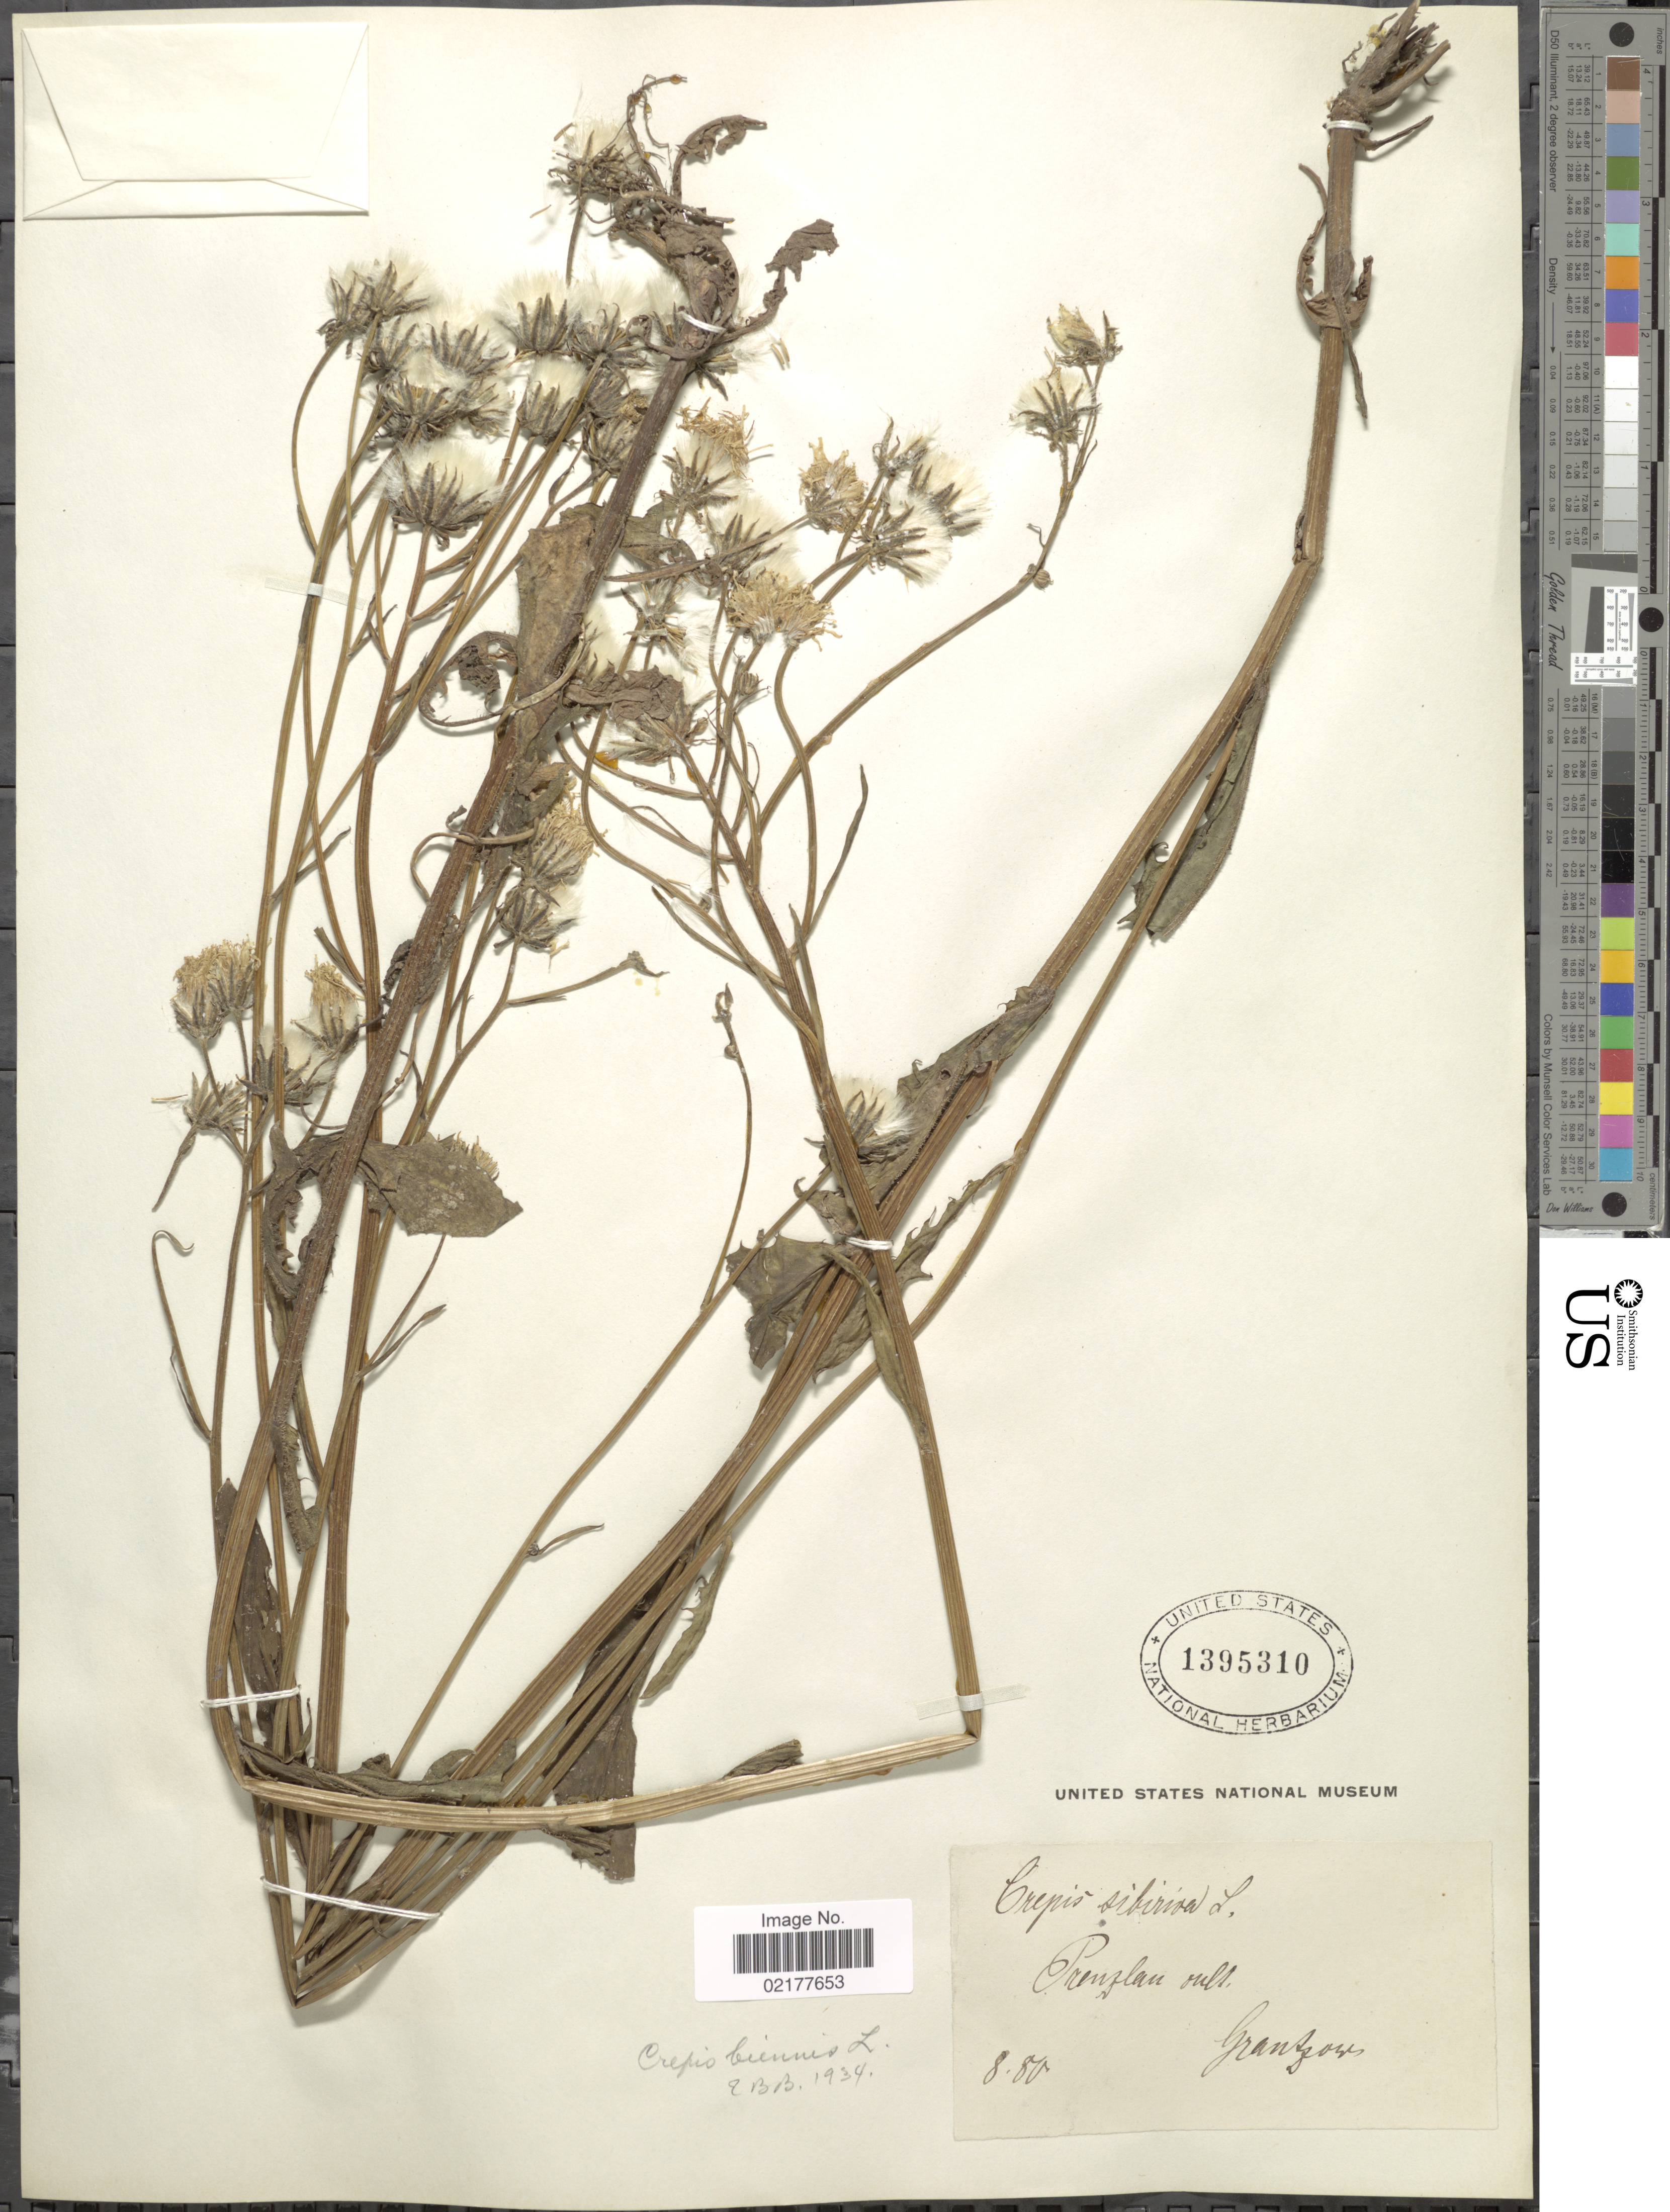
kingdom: Plantae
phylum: Tracheophyta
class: Magnoliopsida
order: Asterales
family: Asteraceae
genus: Crepis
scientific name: Crepis biennis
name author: L.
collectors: Grantzow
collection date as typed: Transcribed d/m/y: /8/80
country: Germany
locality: Prenzlau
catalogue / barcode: US 1395310